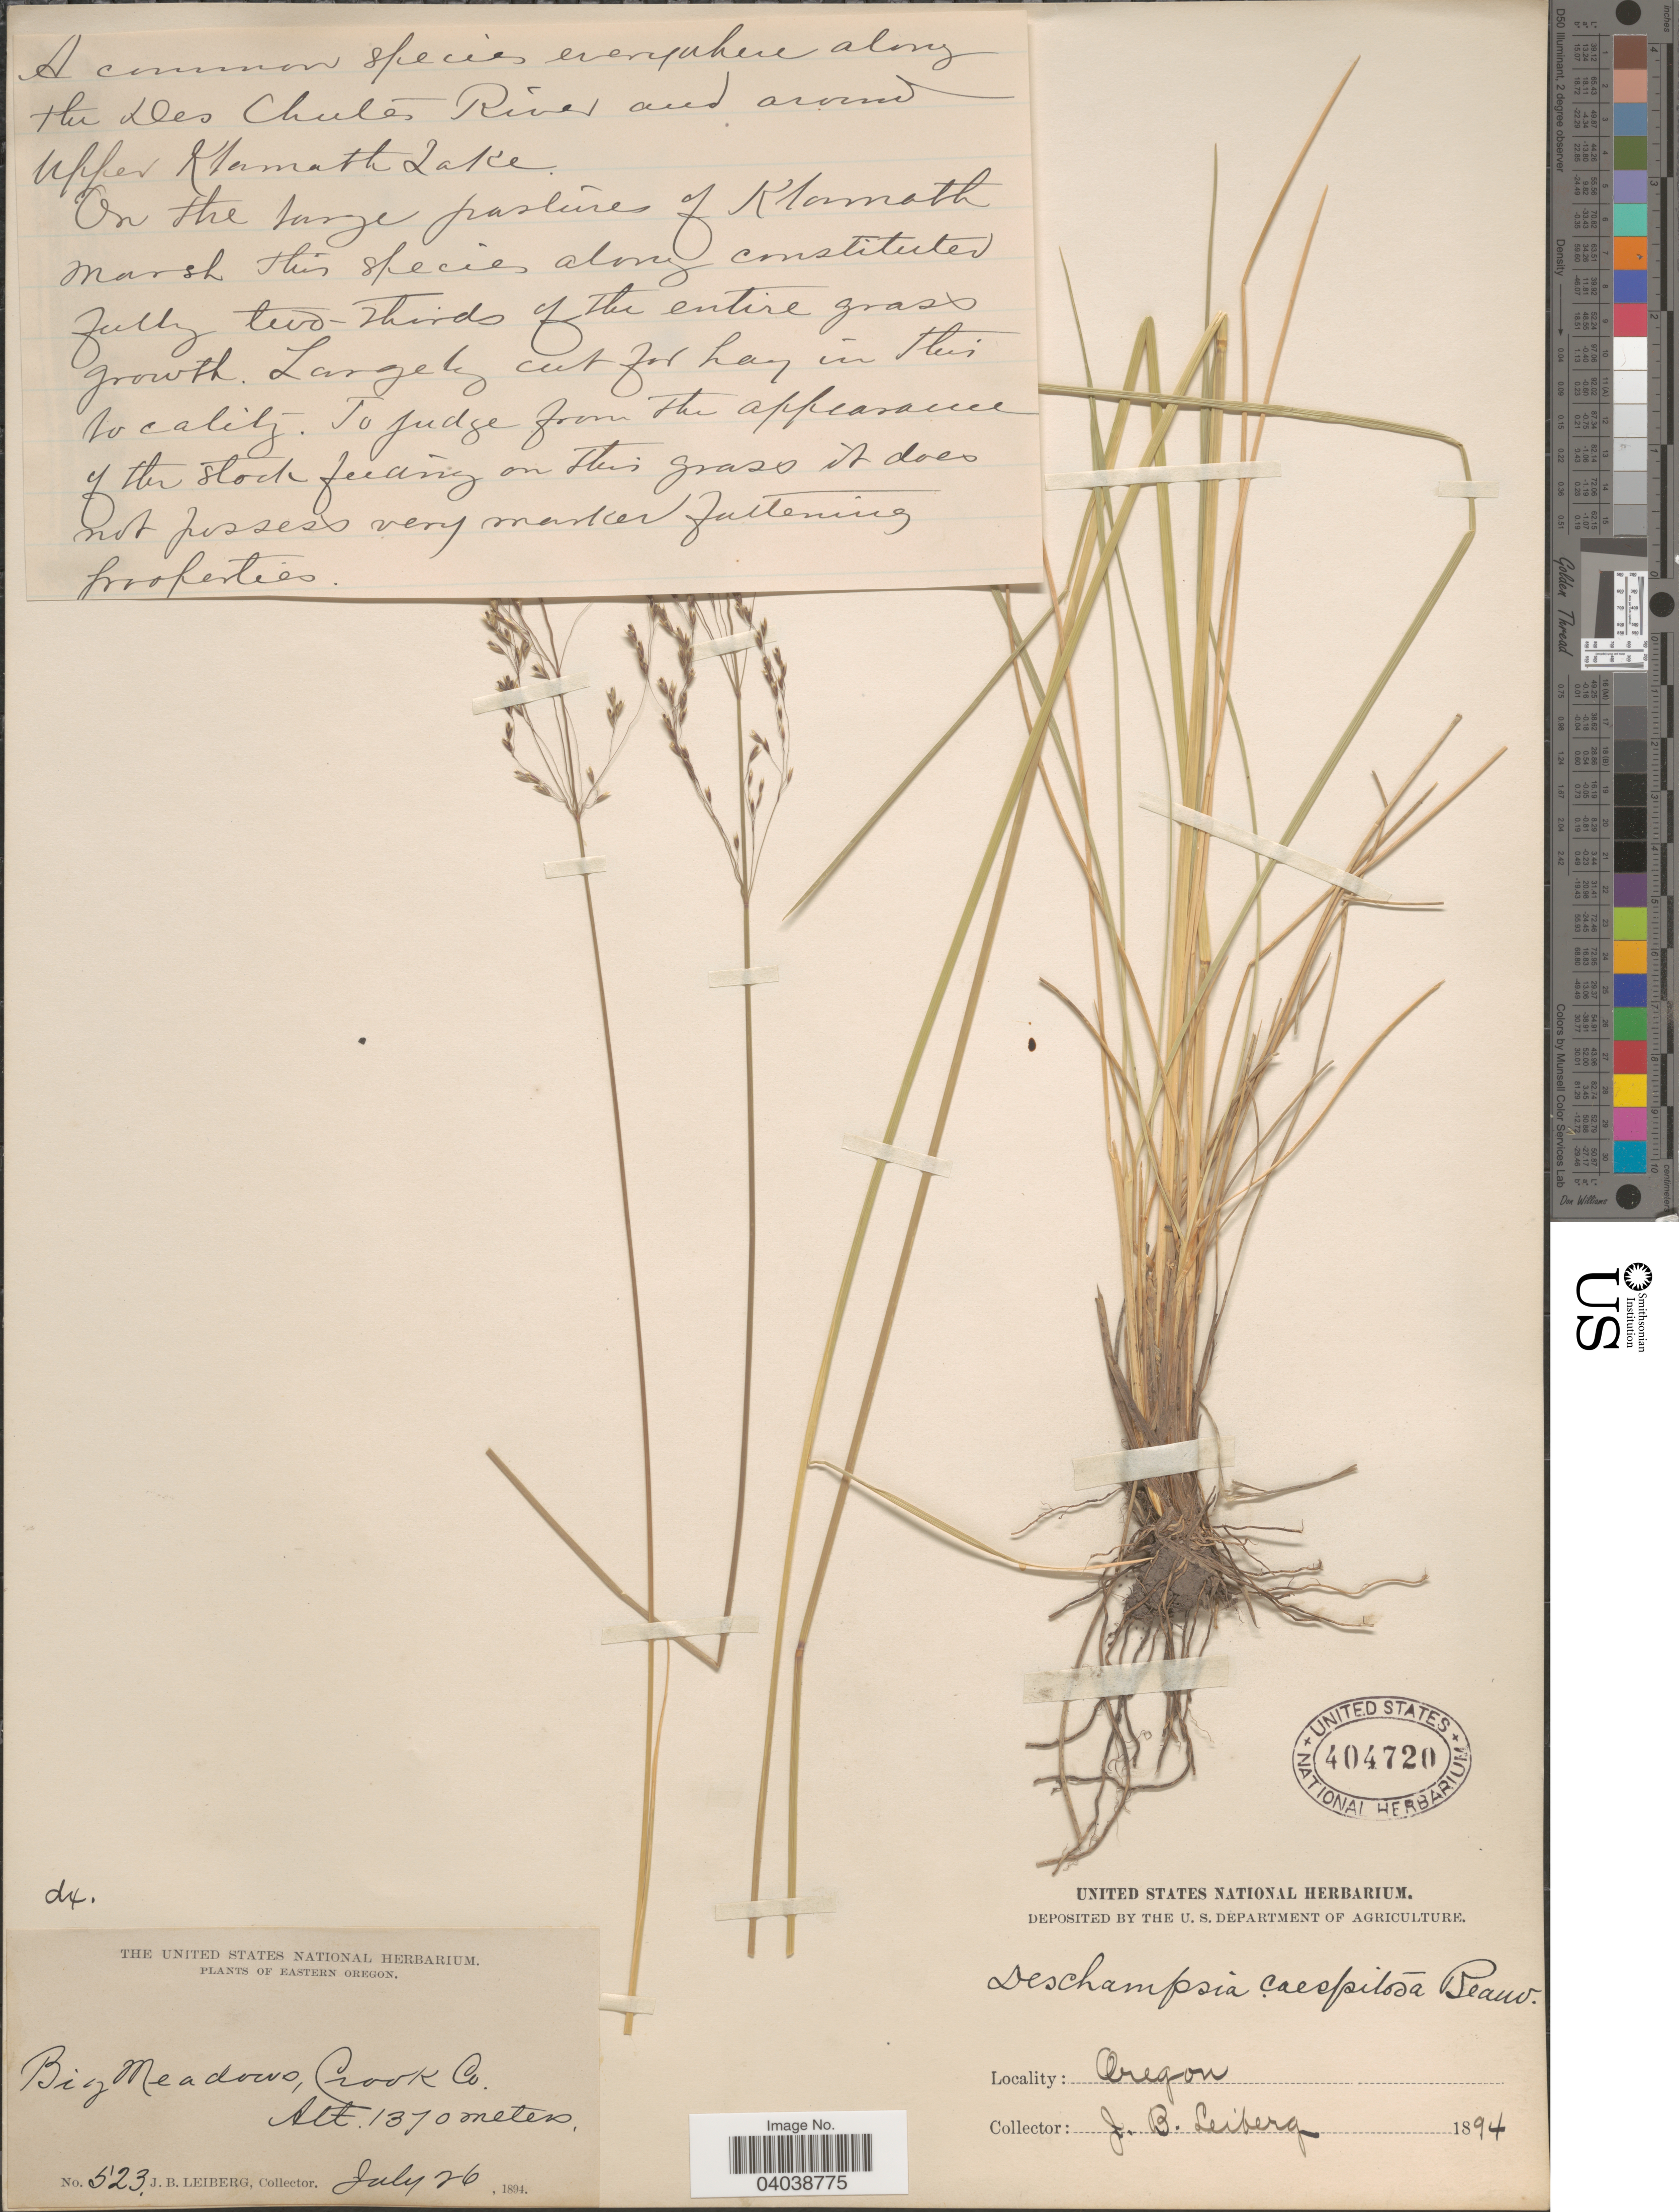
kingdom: Plantae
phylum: Tracheophyta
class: Liliopsida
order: Poales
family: Poaceae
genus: Deschampsia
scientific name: Deschampsia cespitosa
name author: (L.) P. Beauv.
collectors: J. B. Leiberg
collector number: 523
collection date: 1894-07-26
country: United States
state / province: Oregon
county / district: Crook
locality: Eastern Oregon. Big Meadows, Crook Co.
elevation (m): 1370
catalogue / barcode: US 404720